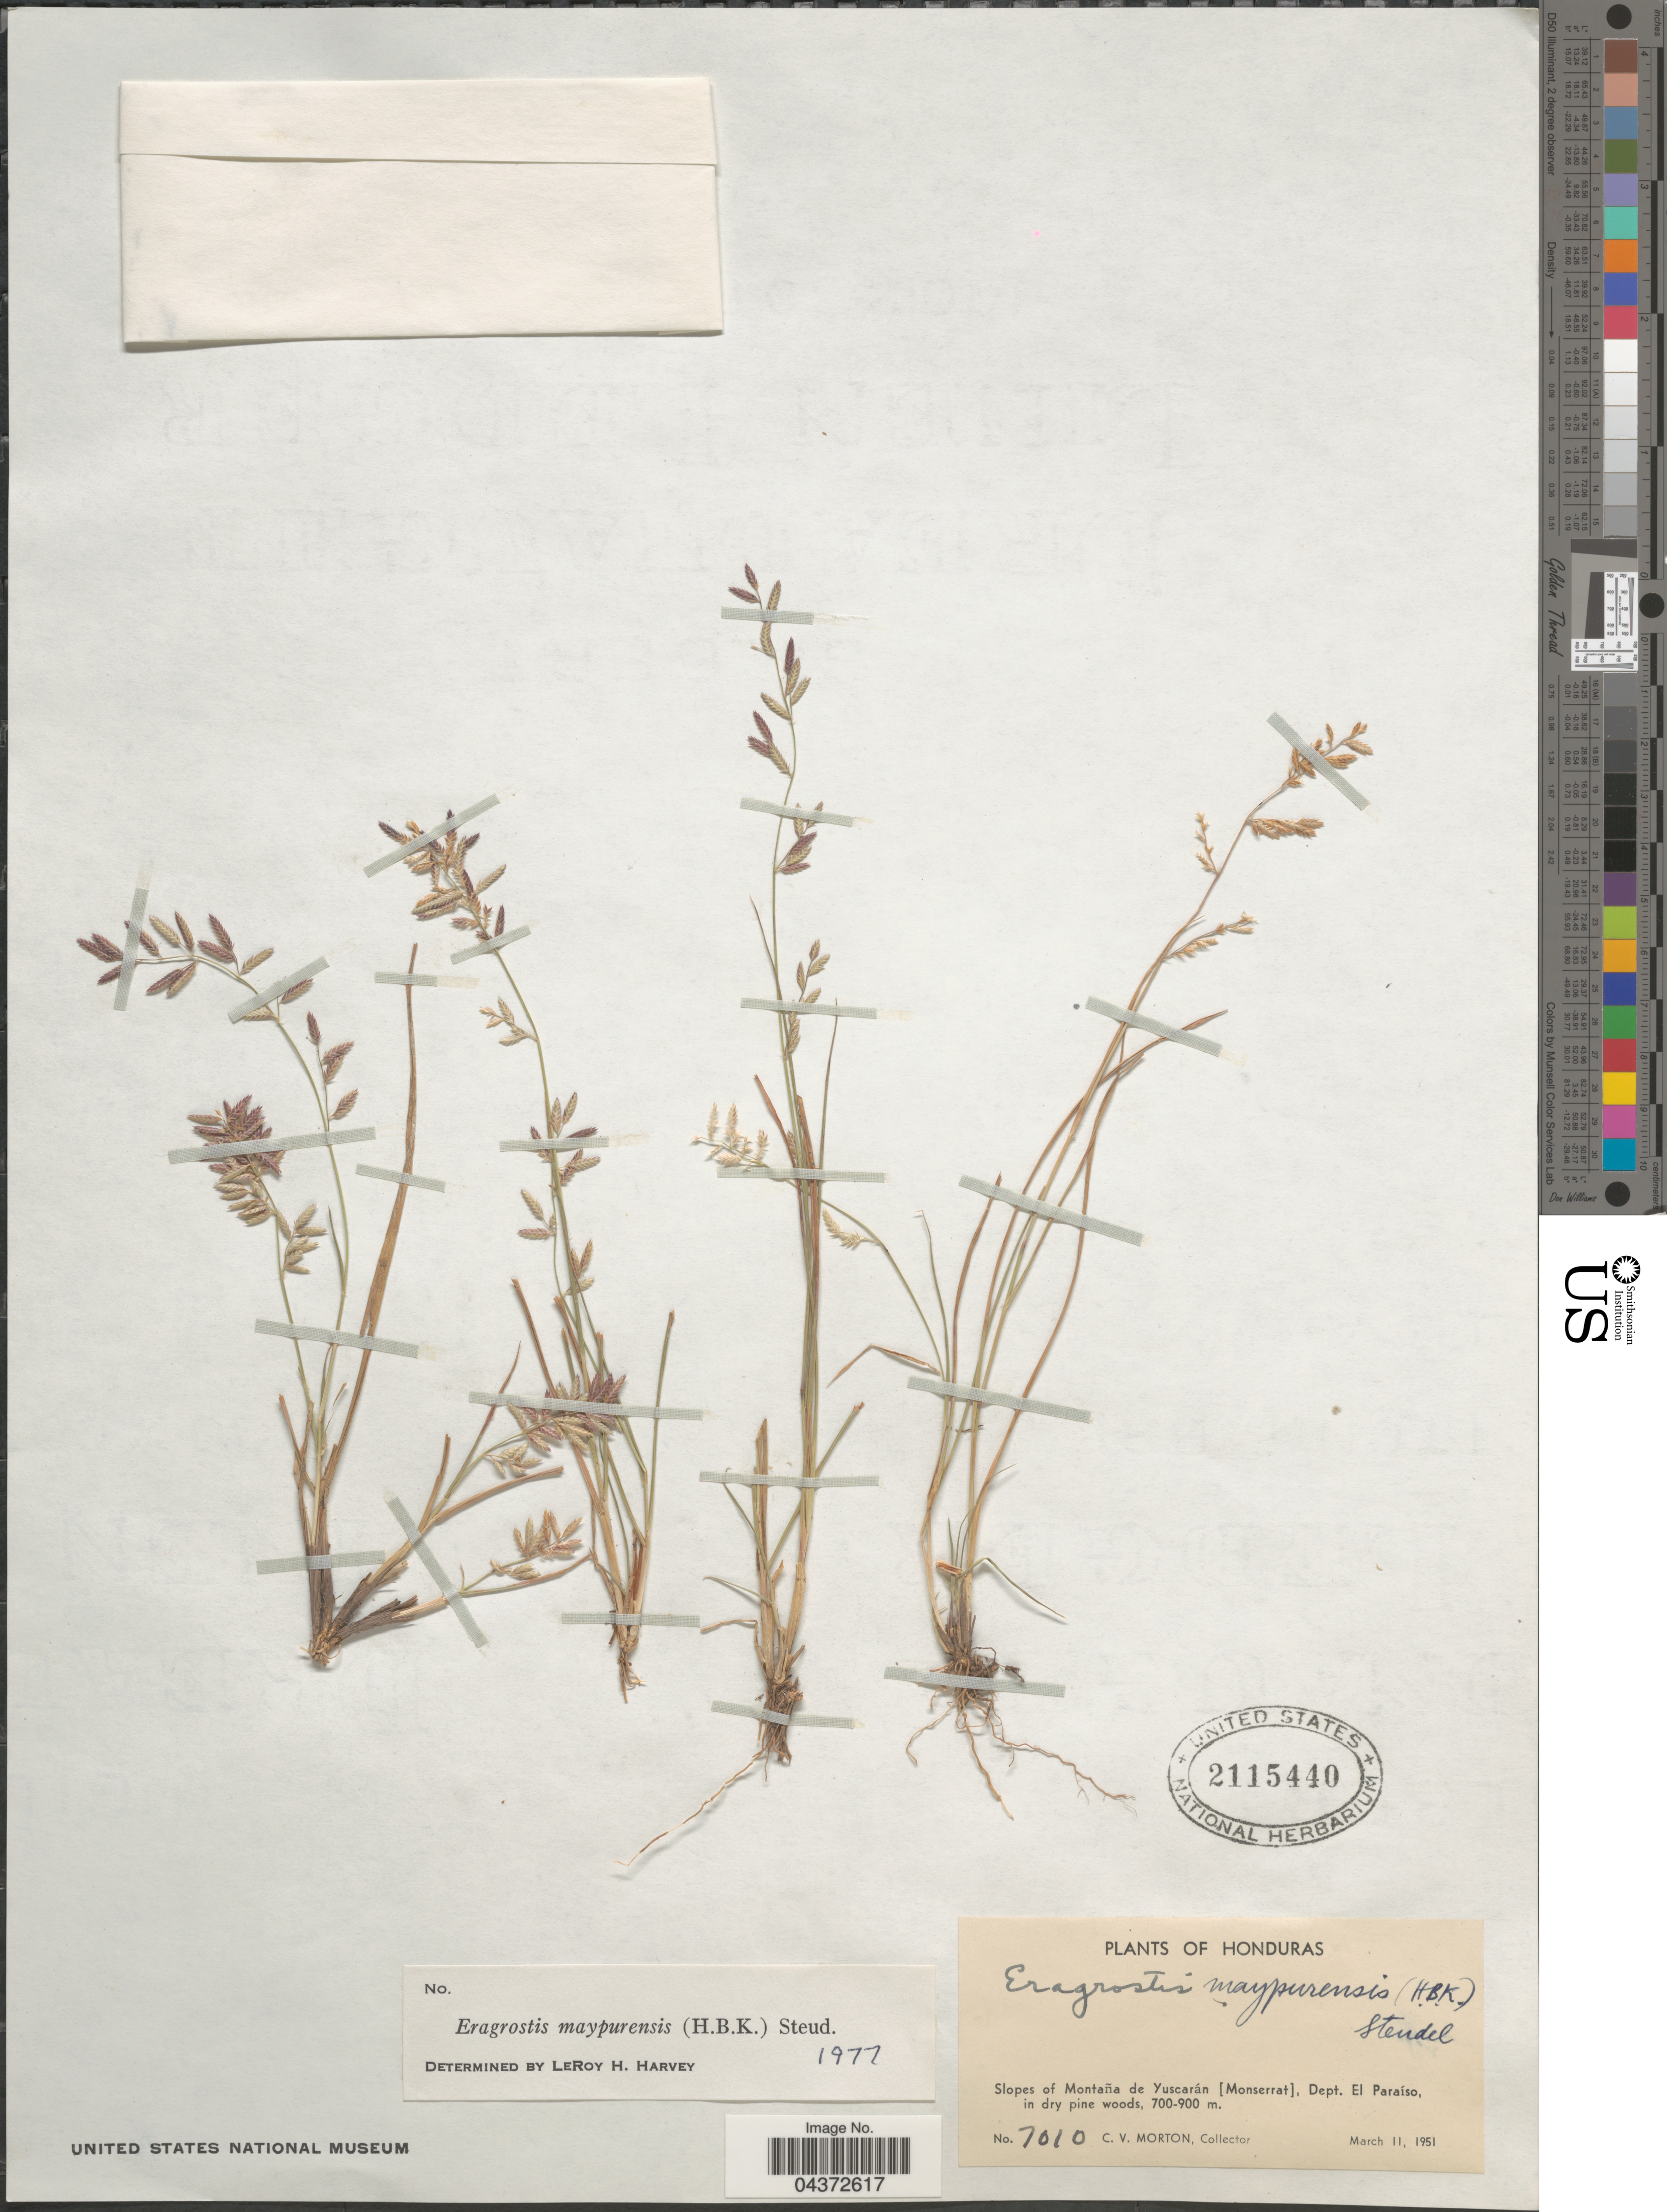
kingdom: Plantae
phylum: Tracheophyta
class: Liliopsida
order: Poales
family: Poaceae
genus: Eragrostis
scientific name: Eragrostis maypurensis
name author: (Kunth) Steud.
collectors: C. V. Morton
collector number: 7010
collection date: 1951-03-11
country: Honduras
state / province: El Paraiso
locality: Slopes of Montaña de Yuscarán [Monserrat], Dept. El Paraíso, in dry pine woods.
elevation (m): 700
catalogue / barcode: US 2115440